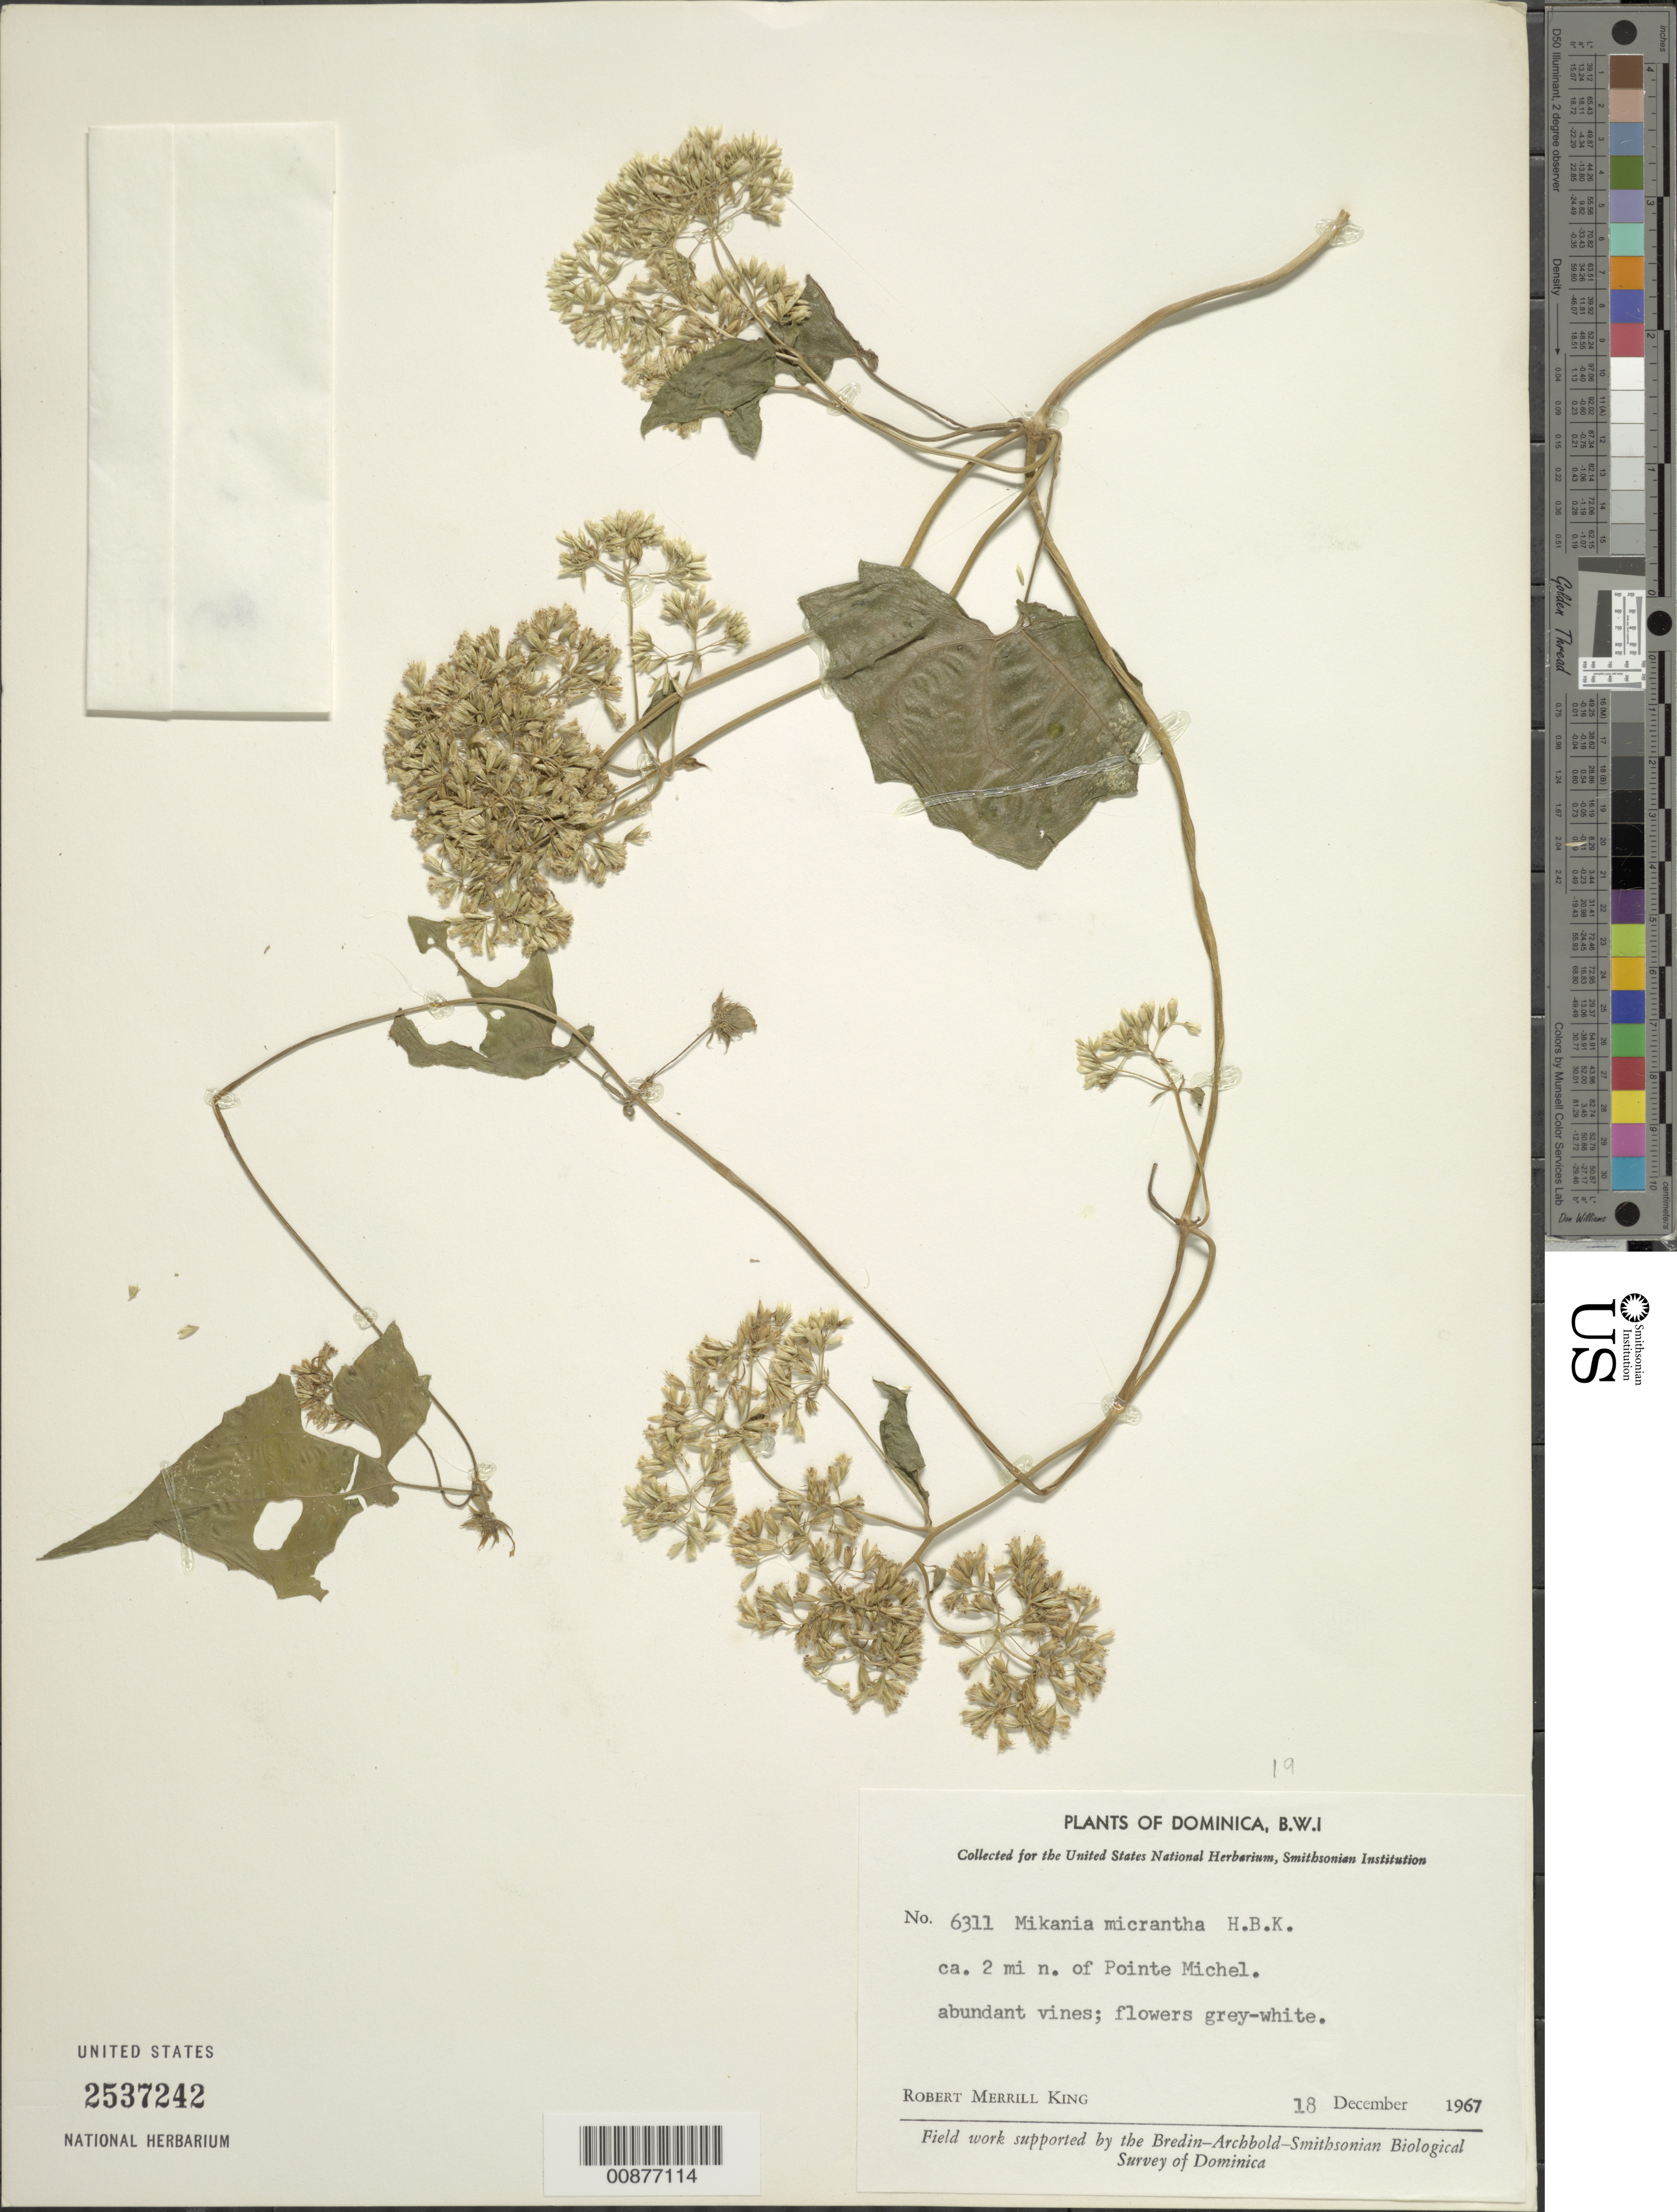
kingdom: Plantae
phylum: Tracheophyta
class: Magnoliopsida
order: Asterales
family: Asteraceae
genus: Mikania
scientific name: Mikania micrantha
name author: Kunth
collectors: R. M. King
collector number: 6311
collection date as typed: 18 Dec 1967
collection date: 1967-12-18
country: Dominica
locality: About 2 mi. N of Pointe Michel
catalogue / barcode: US 2537242